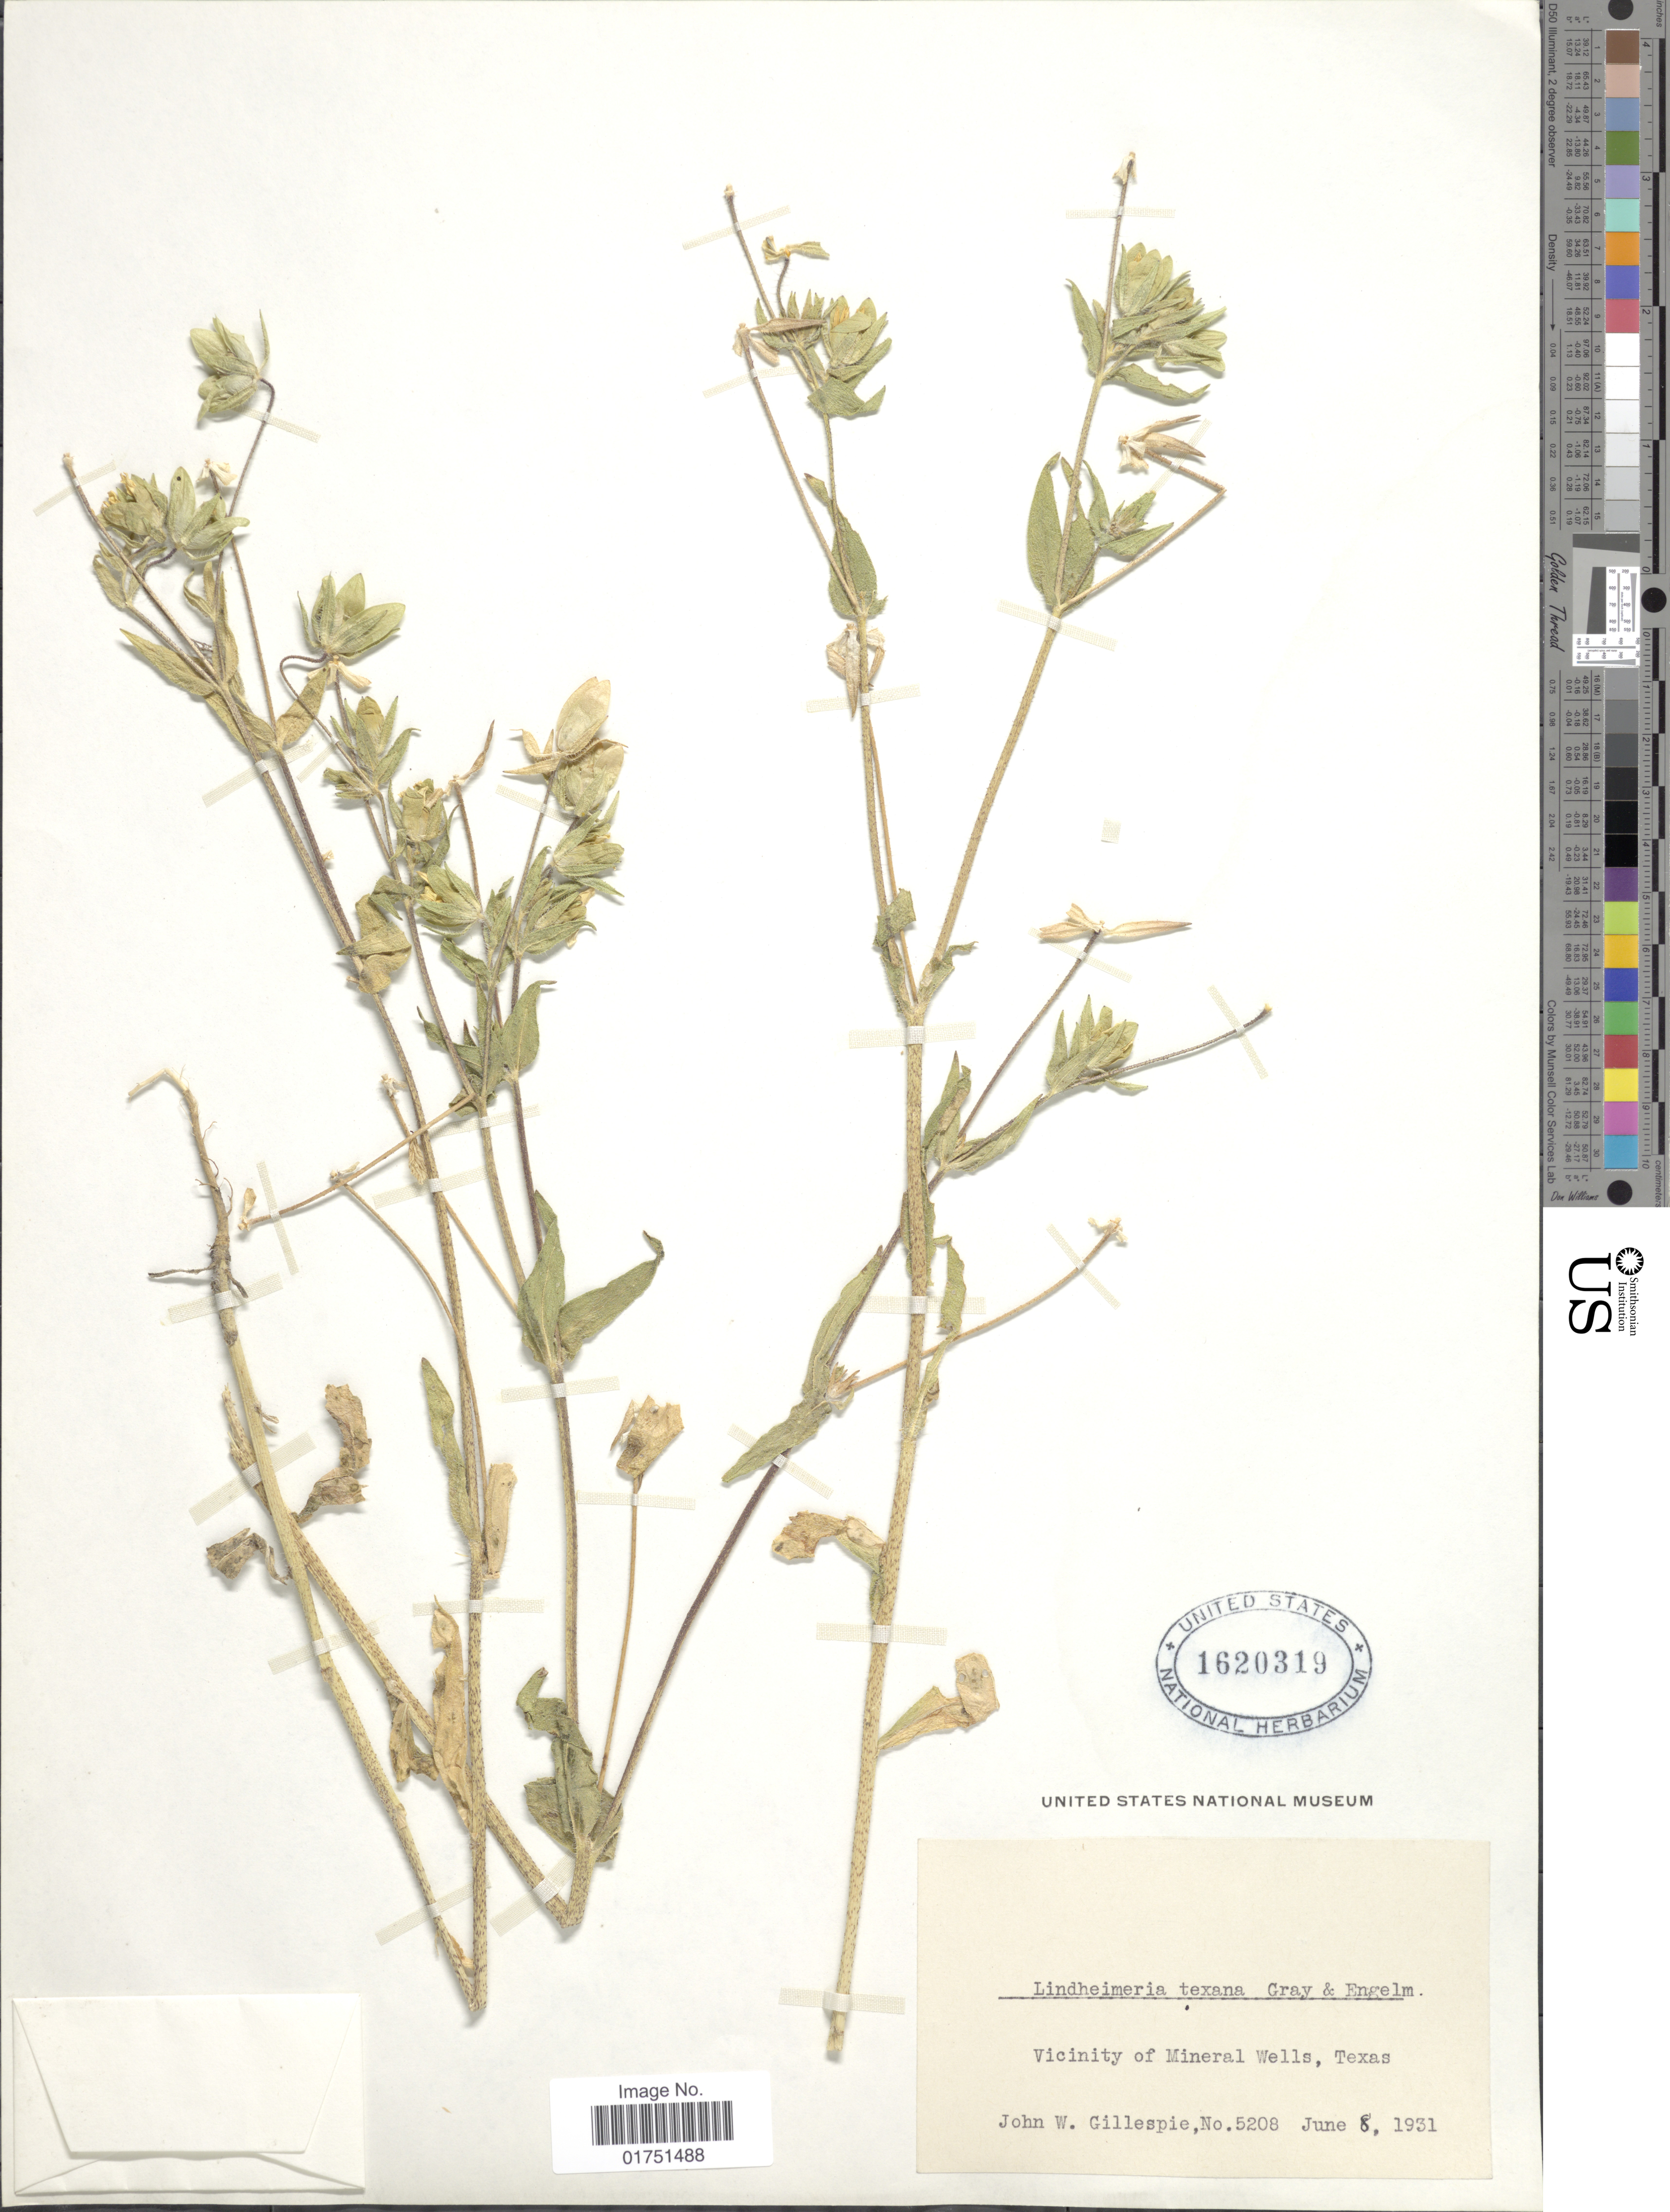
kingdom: Plantae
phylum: Tracheophyta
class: Magnoliopsida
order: Asterales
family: Asteraceae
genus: Lindheimera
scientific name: Lindheimera texana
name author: A. Gray & Engelm. in A. Gray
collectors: J. W. Gillespie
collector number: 5208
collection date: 1931-06-08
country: United States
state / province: Texas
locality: Vicinity of Mineral Wells, Texas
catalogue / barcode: US 1620319